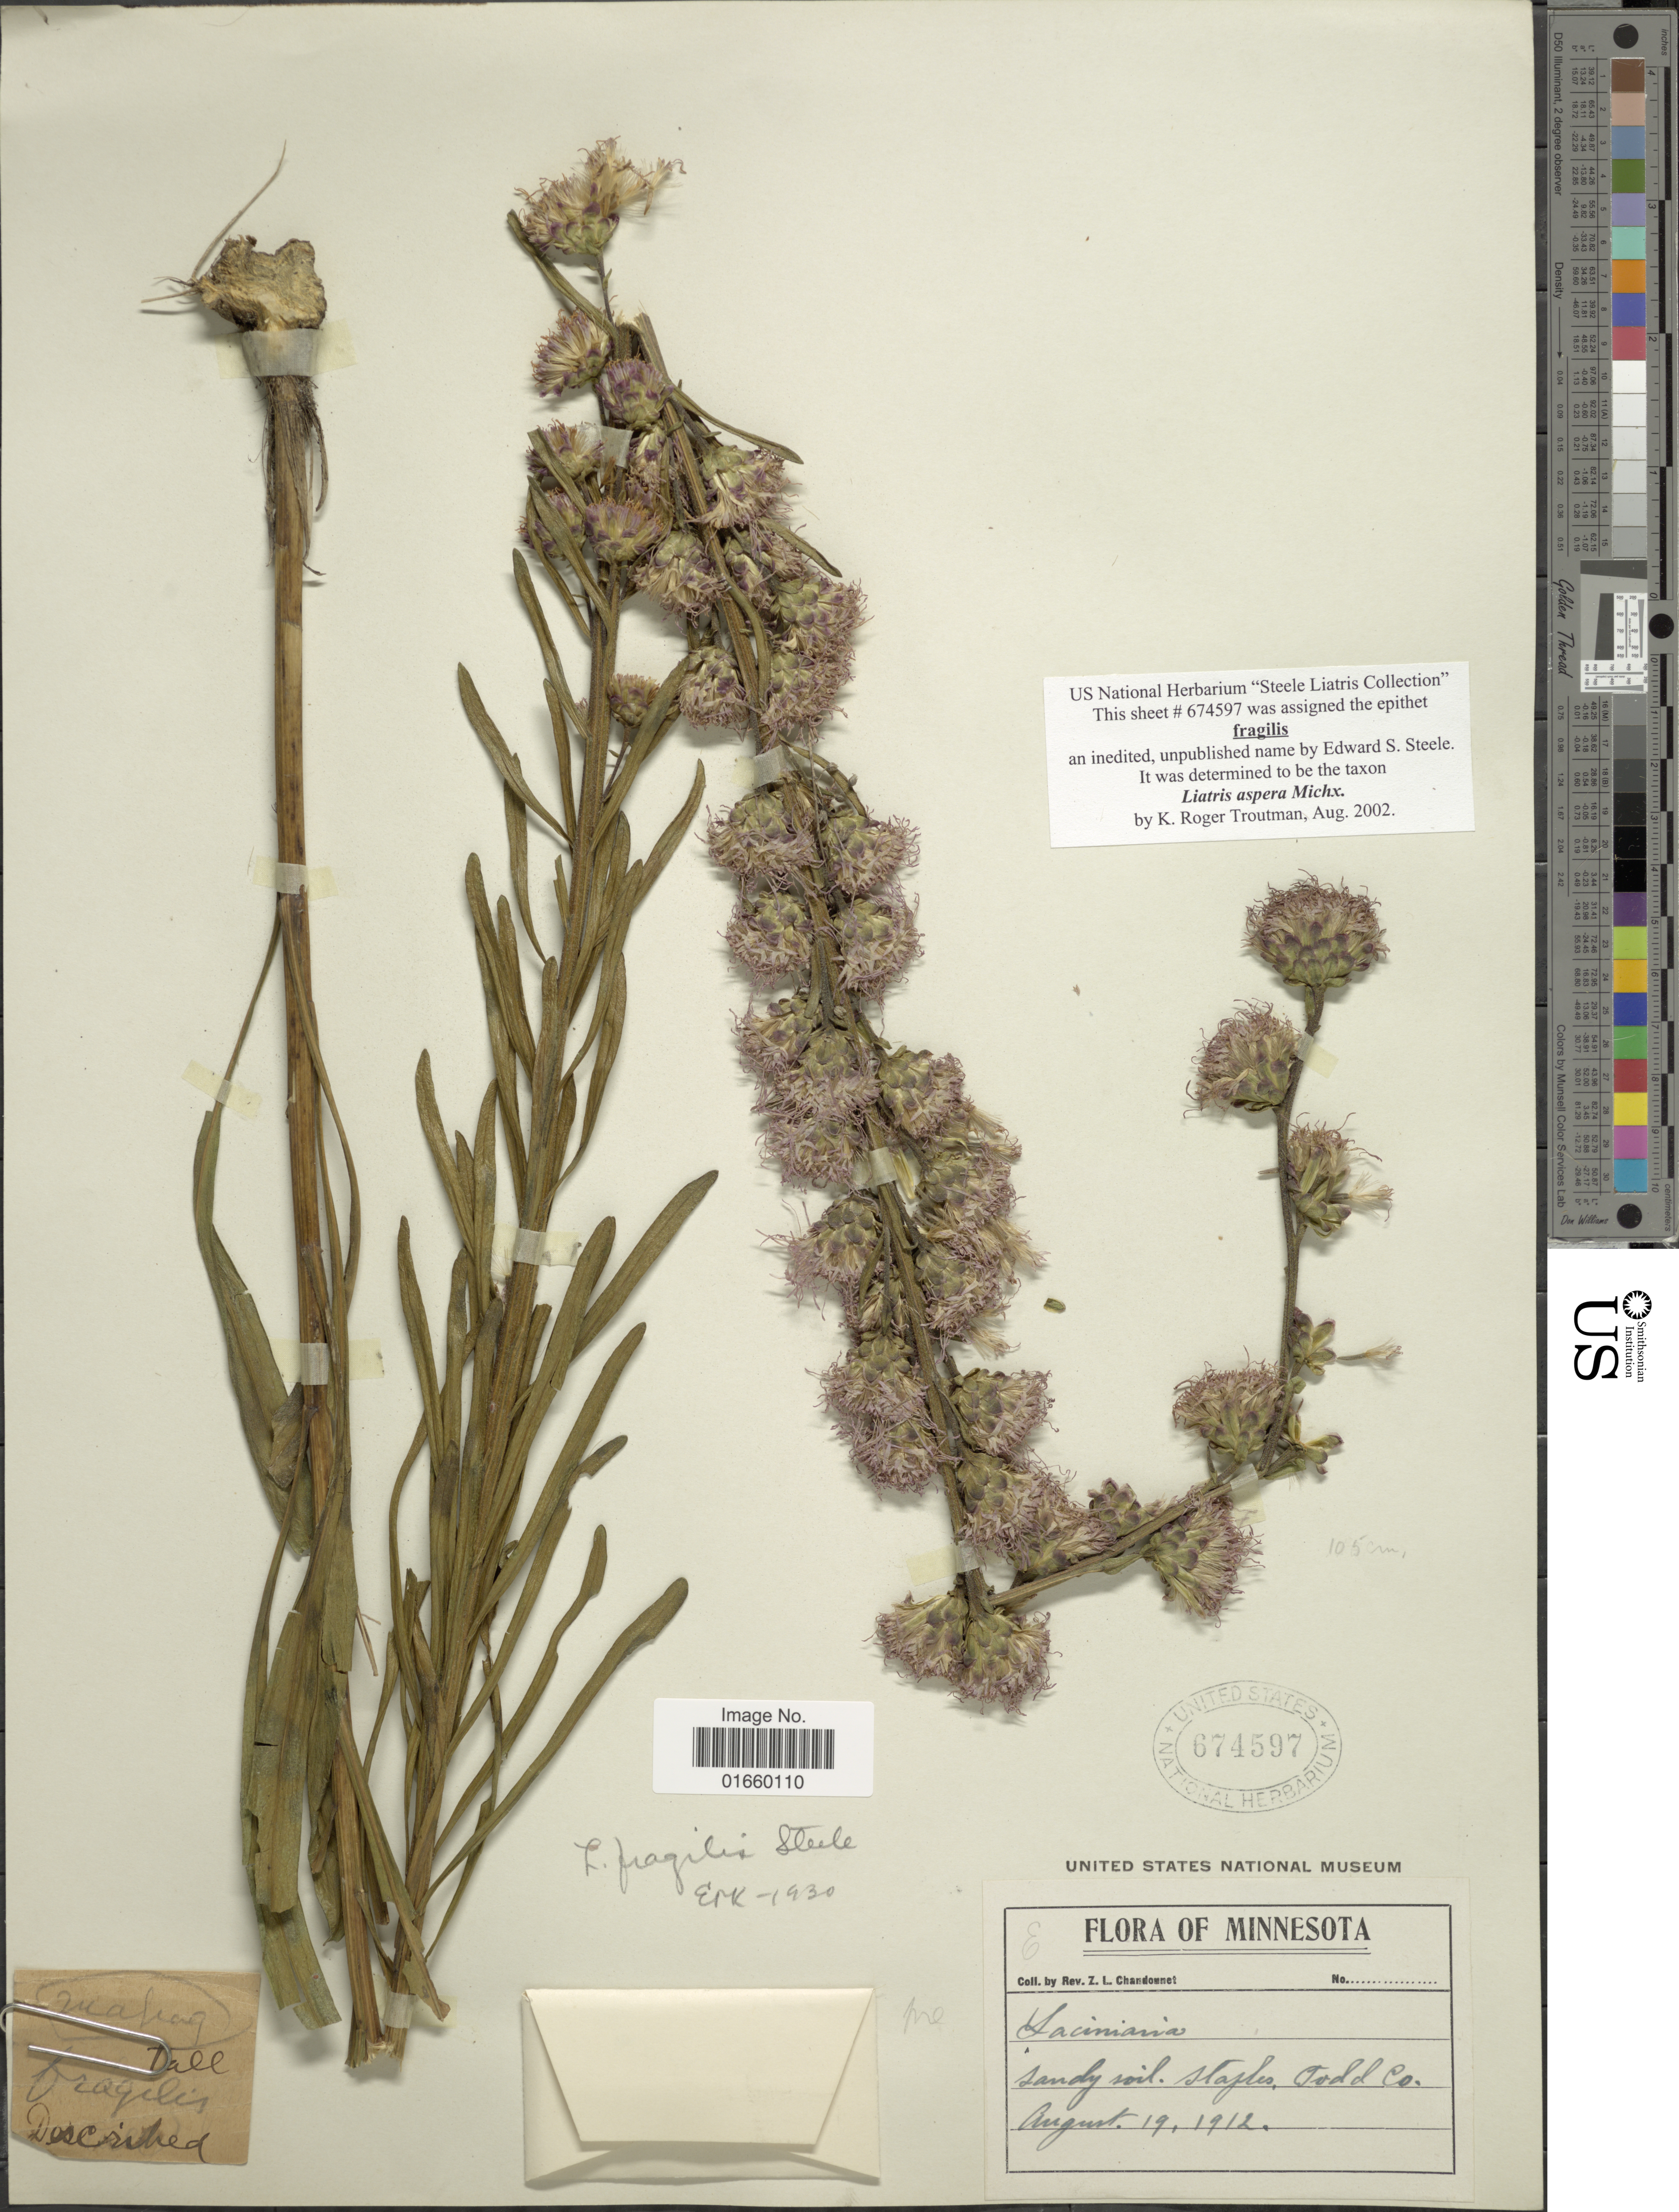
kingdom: Plantae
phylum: Tracheophyta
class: Magnoliopsida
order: Asterales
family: Asteraceae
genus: Liatris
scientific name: Liatris aspera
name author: Michx.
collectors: Z. Chandonnet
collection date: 1912-08-19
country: United States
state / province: Minnesota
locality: Slazles, Todd Co.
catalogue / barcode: US 674597